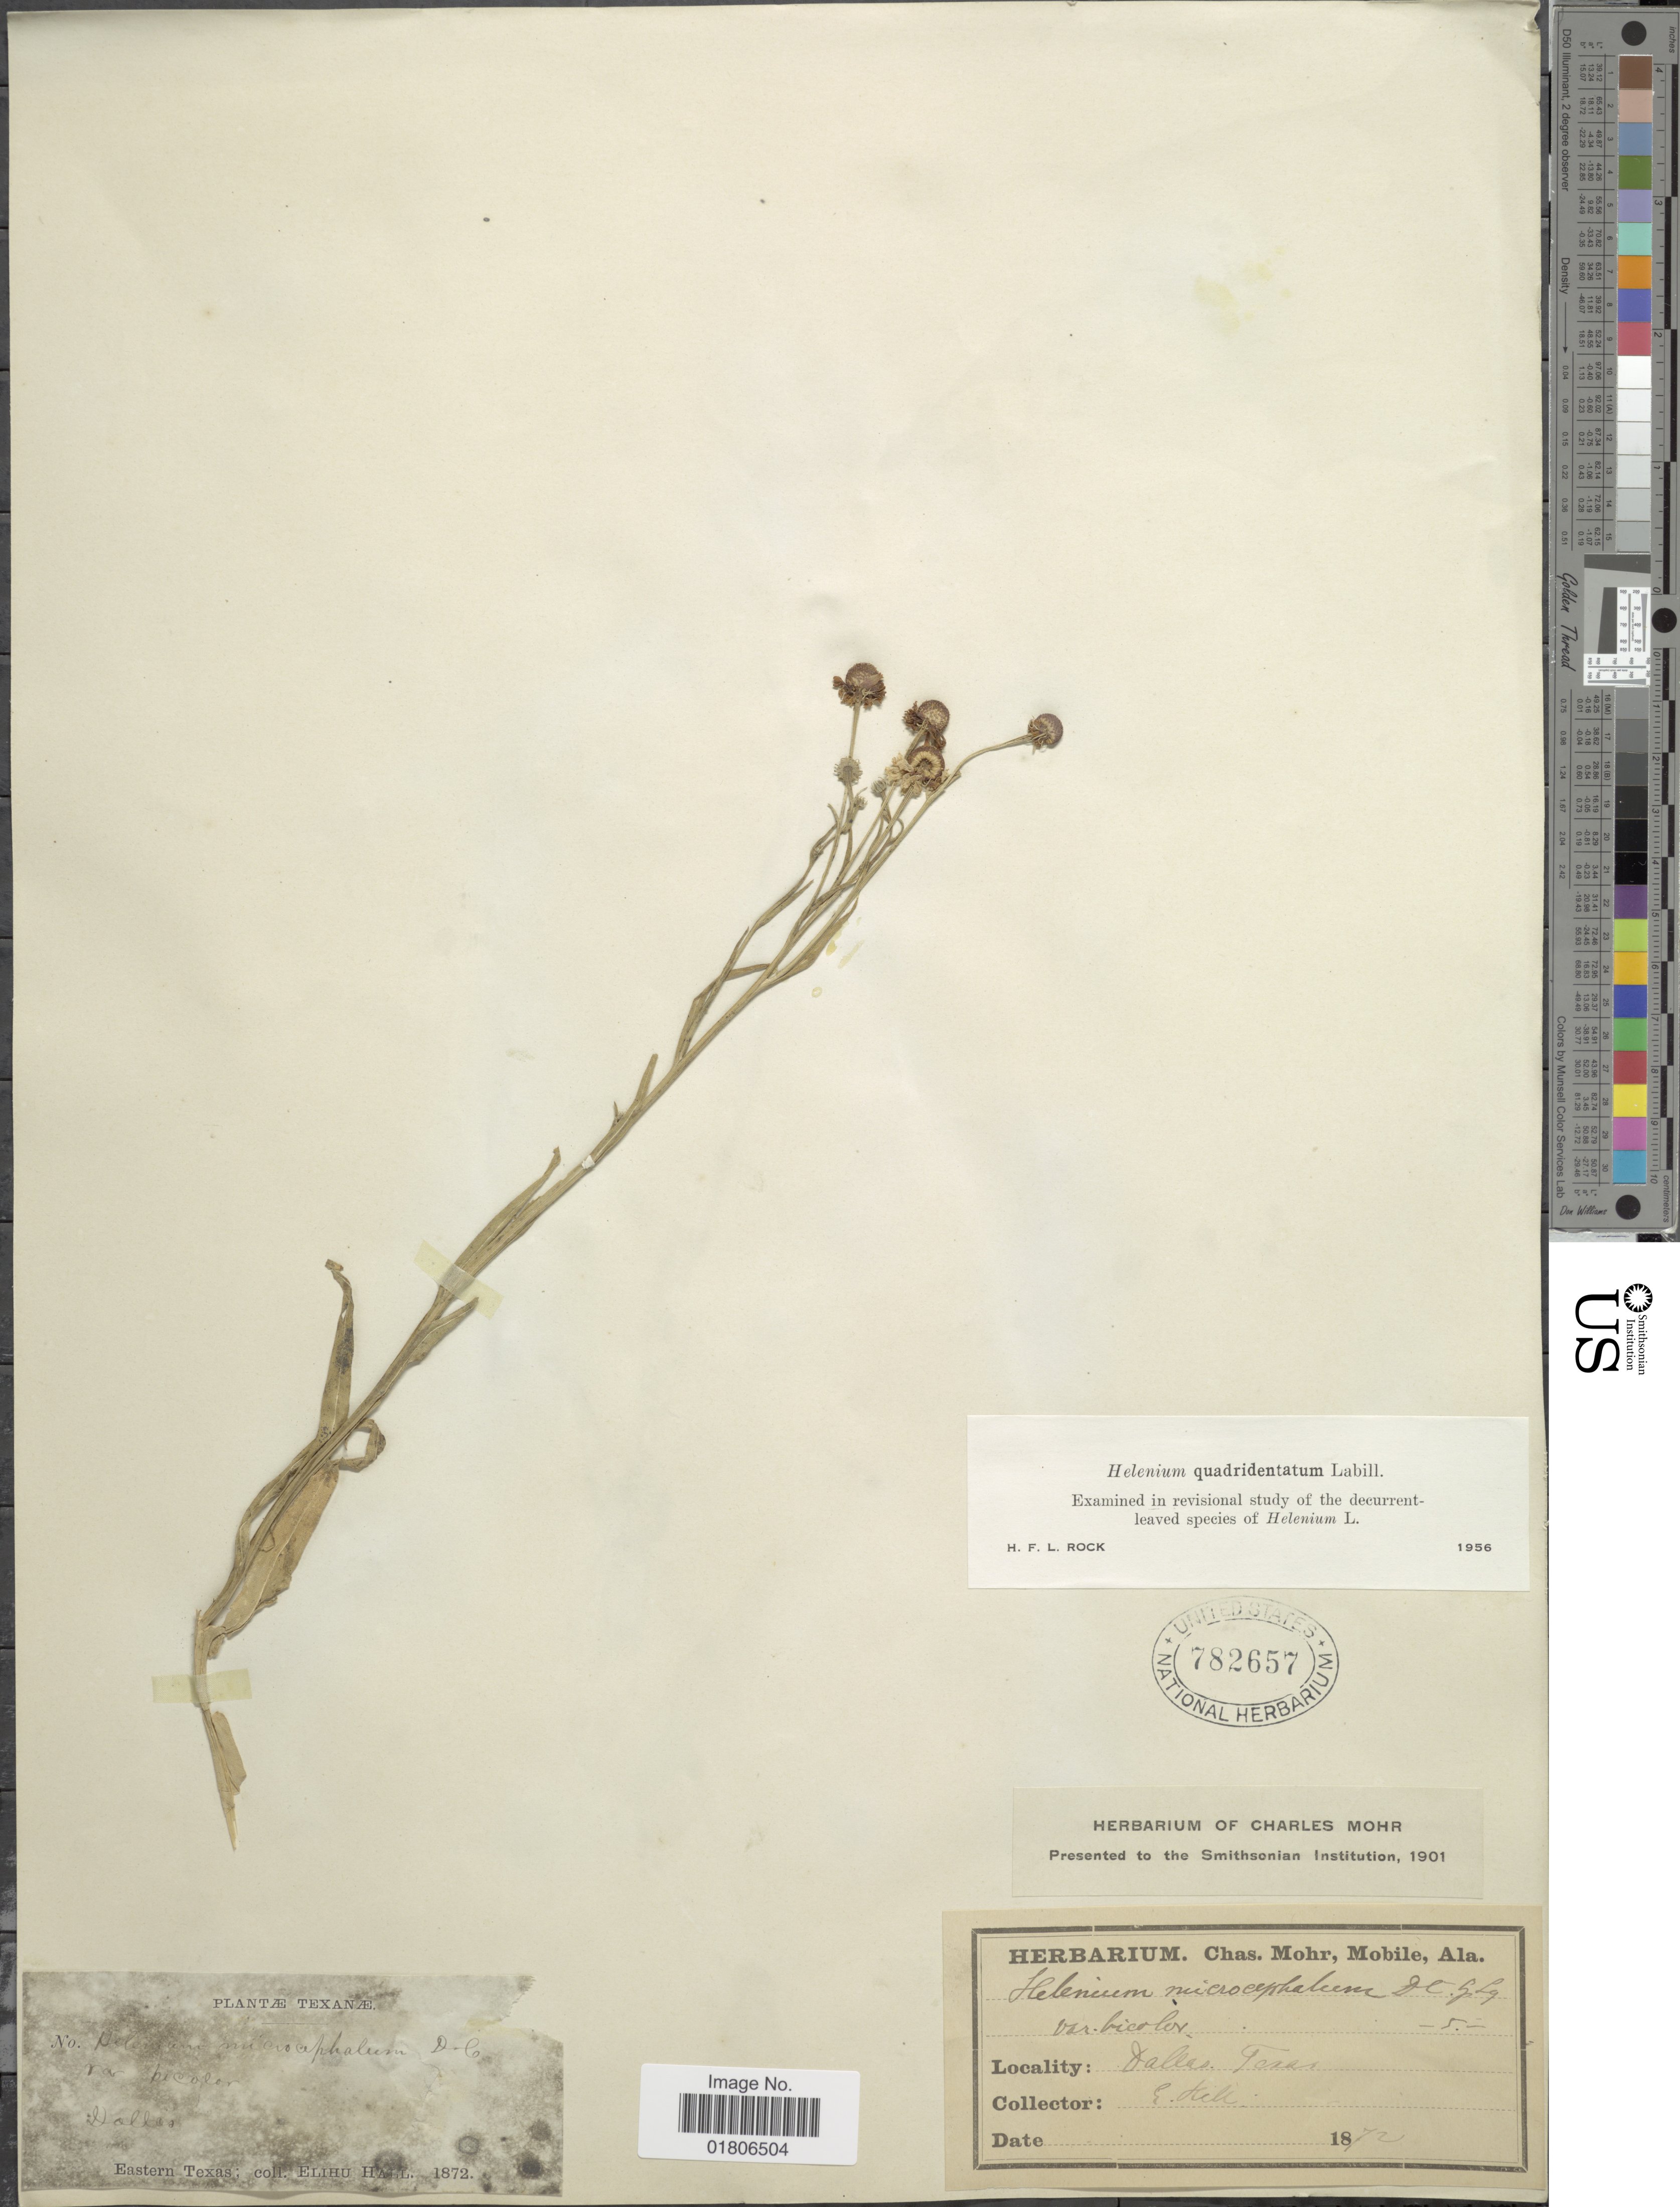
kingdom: Plantae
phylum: Tracheophyta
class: Magnoliopsida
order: Asterales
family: Asteraceae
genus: Helenium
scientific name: Helenium quadridentatum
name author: Labill.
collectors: E. Hill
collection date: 1872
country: United States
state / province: Texas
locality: Dallas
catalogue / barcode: US 782657